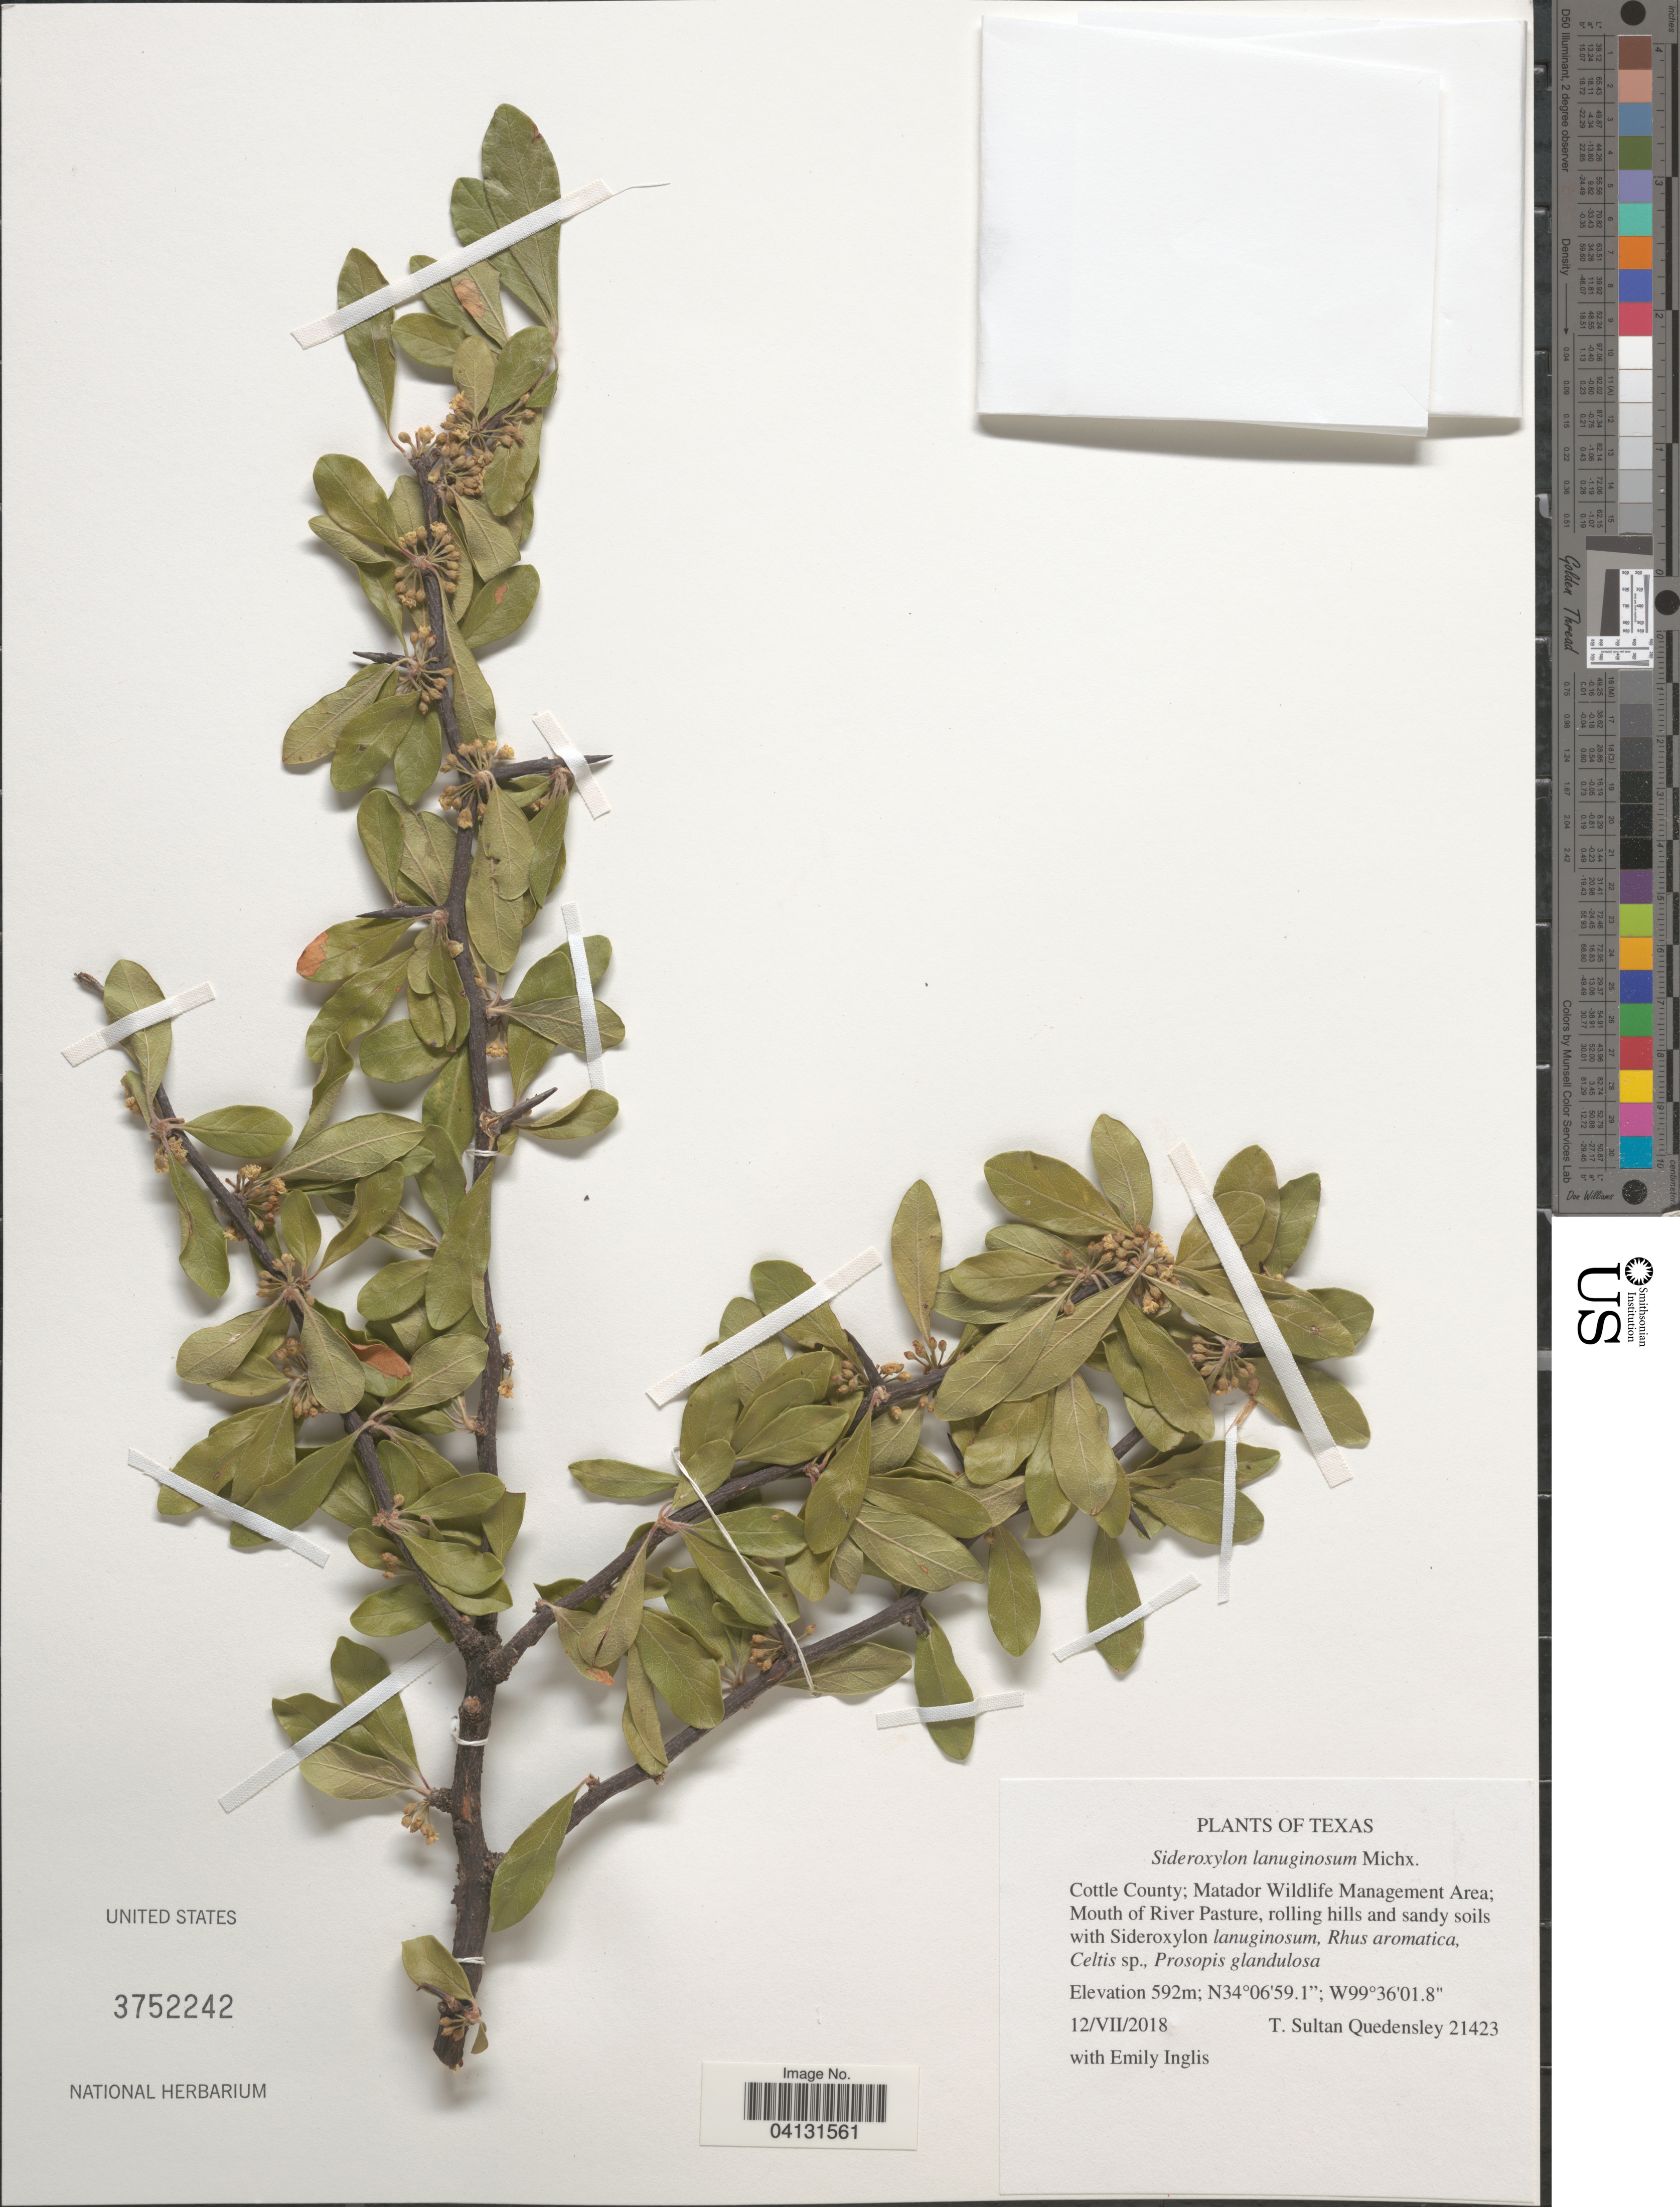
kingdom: Plantae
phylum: Tracheophyta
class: Magnoliopsida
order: Ericales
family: Sapotaceae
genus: Sideroxylon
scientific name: Sideroxylon lanuginosum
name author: Michx.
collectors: T. S. Quedensley & E. Inglis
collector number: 21423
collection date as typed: Transcribed d/m/y: 12/7/2018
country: United States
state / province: Texas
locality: Cottle County; Matador Wildlife Management Area; Mouth of River Pasture.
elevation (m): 592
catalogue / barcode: US 3752242